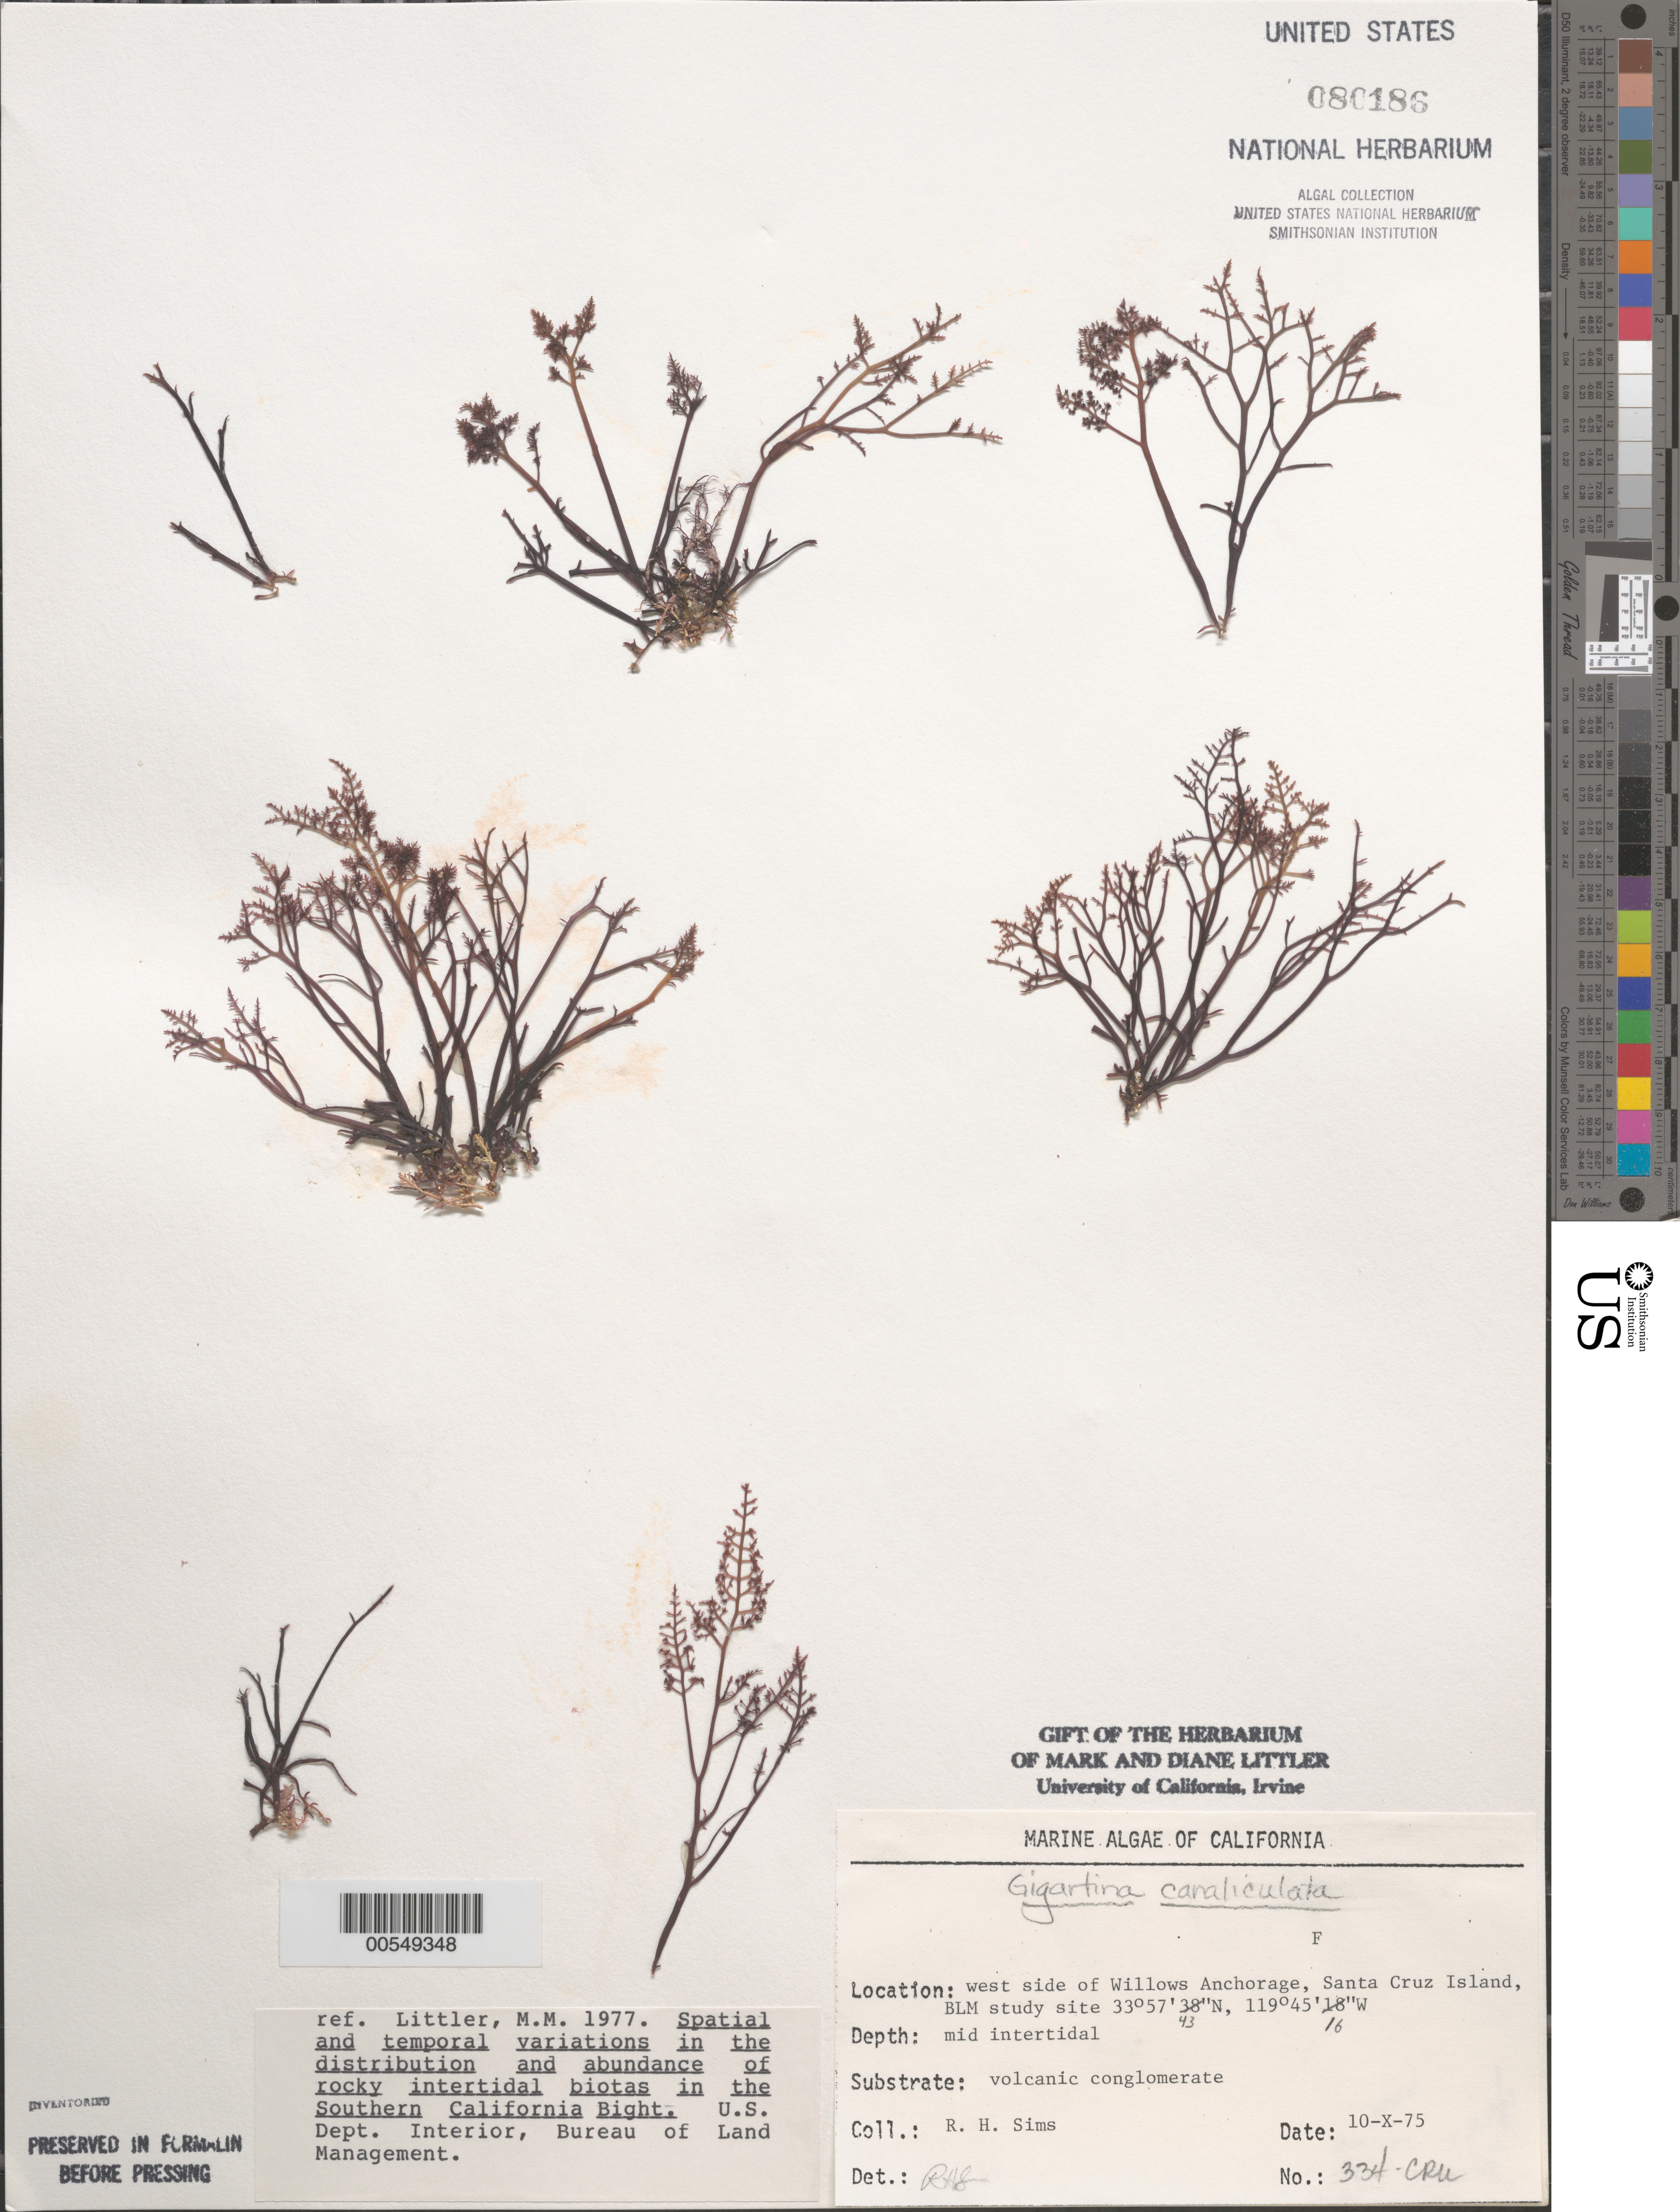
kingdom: Plantae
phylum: Rhodophyta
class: Florideophyceae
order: Gigartinales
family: Gigartinaceae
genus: Chondracanthus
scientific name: Chondracanthus canaliculatus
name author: (Harv.) Guiry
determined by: Algae name updating Project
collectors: R. H. Sims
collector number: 334-cru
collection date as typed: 10 Oct 1975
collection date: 1975-10-10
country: United States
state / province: California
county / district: Santa Barbara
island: Santa Cruz Island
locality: Willows Anchorage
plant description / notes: BLM-SOCALBIGHT Rocky Intertidal Survey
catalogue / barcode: US 80186